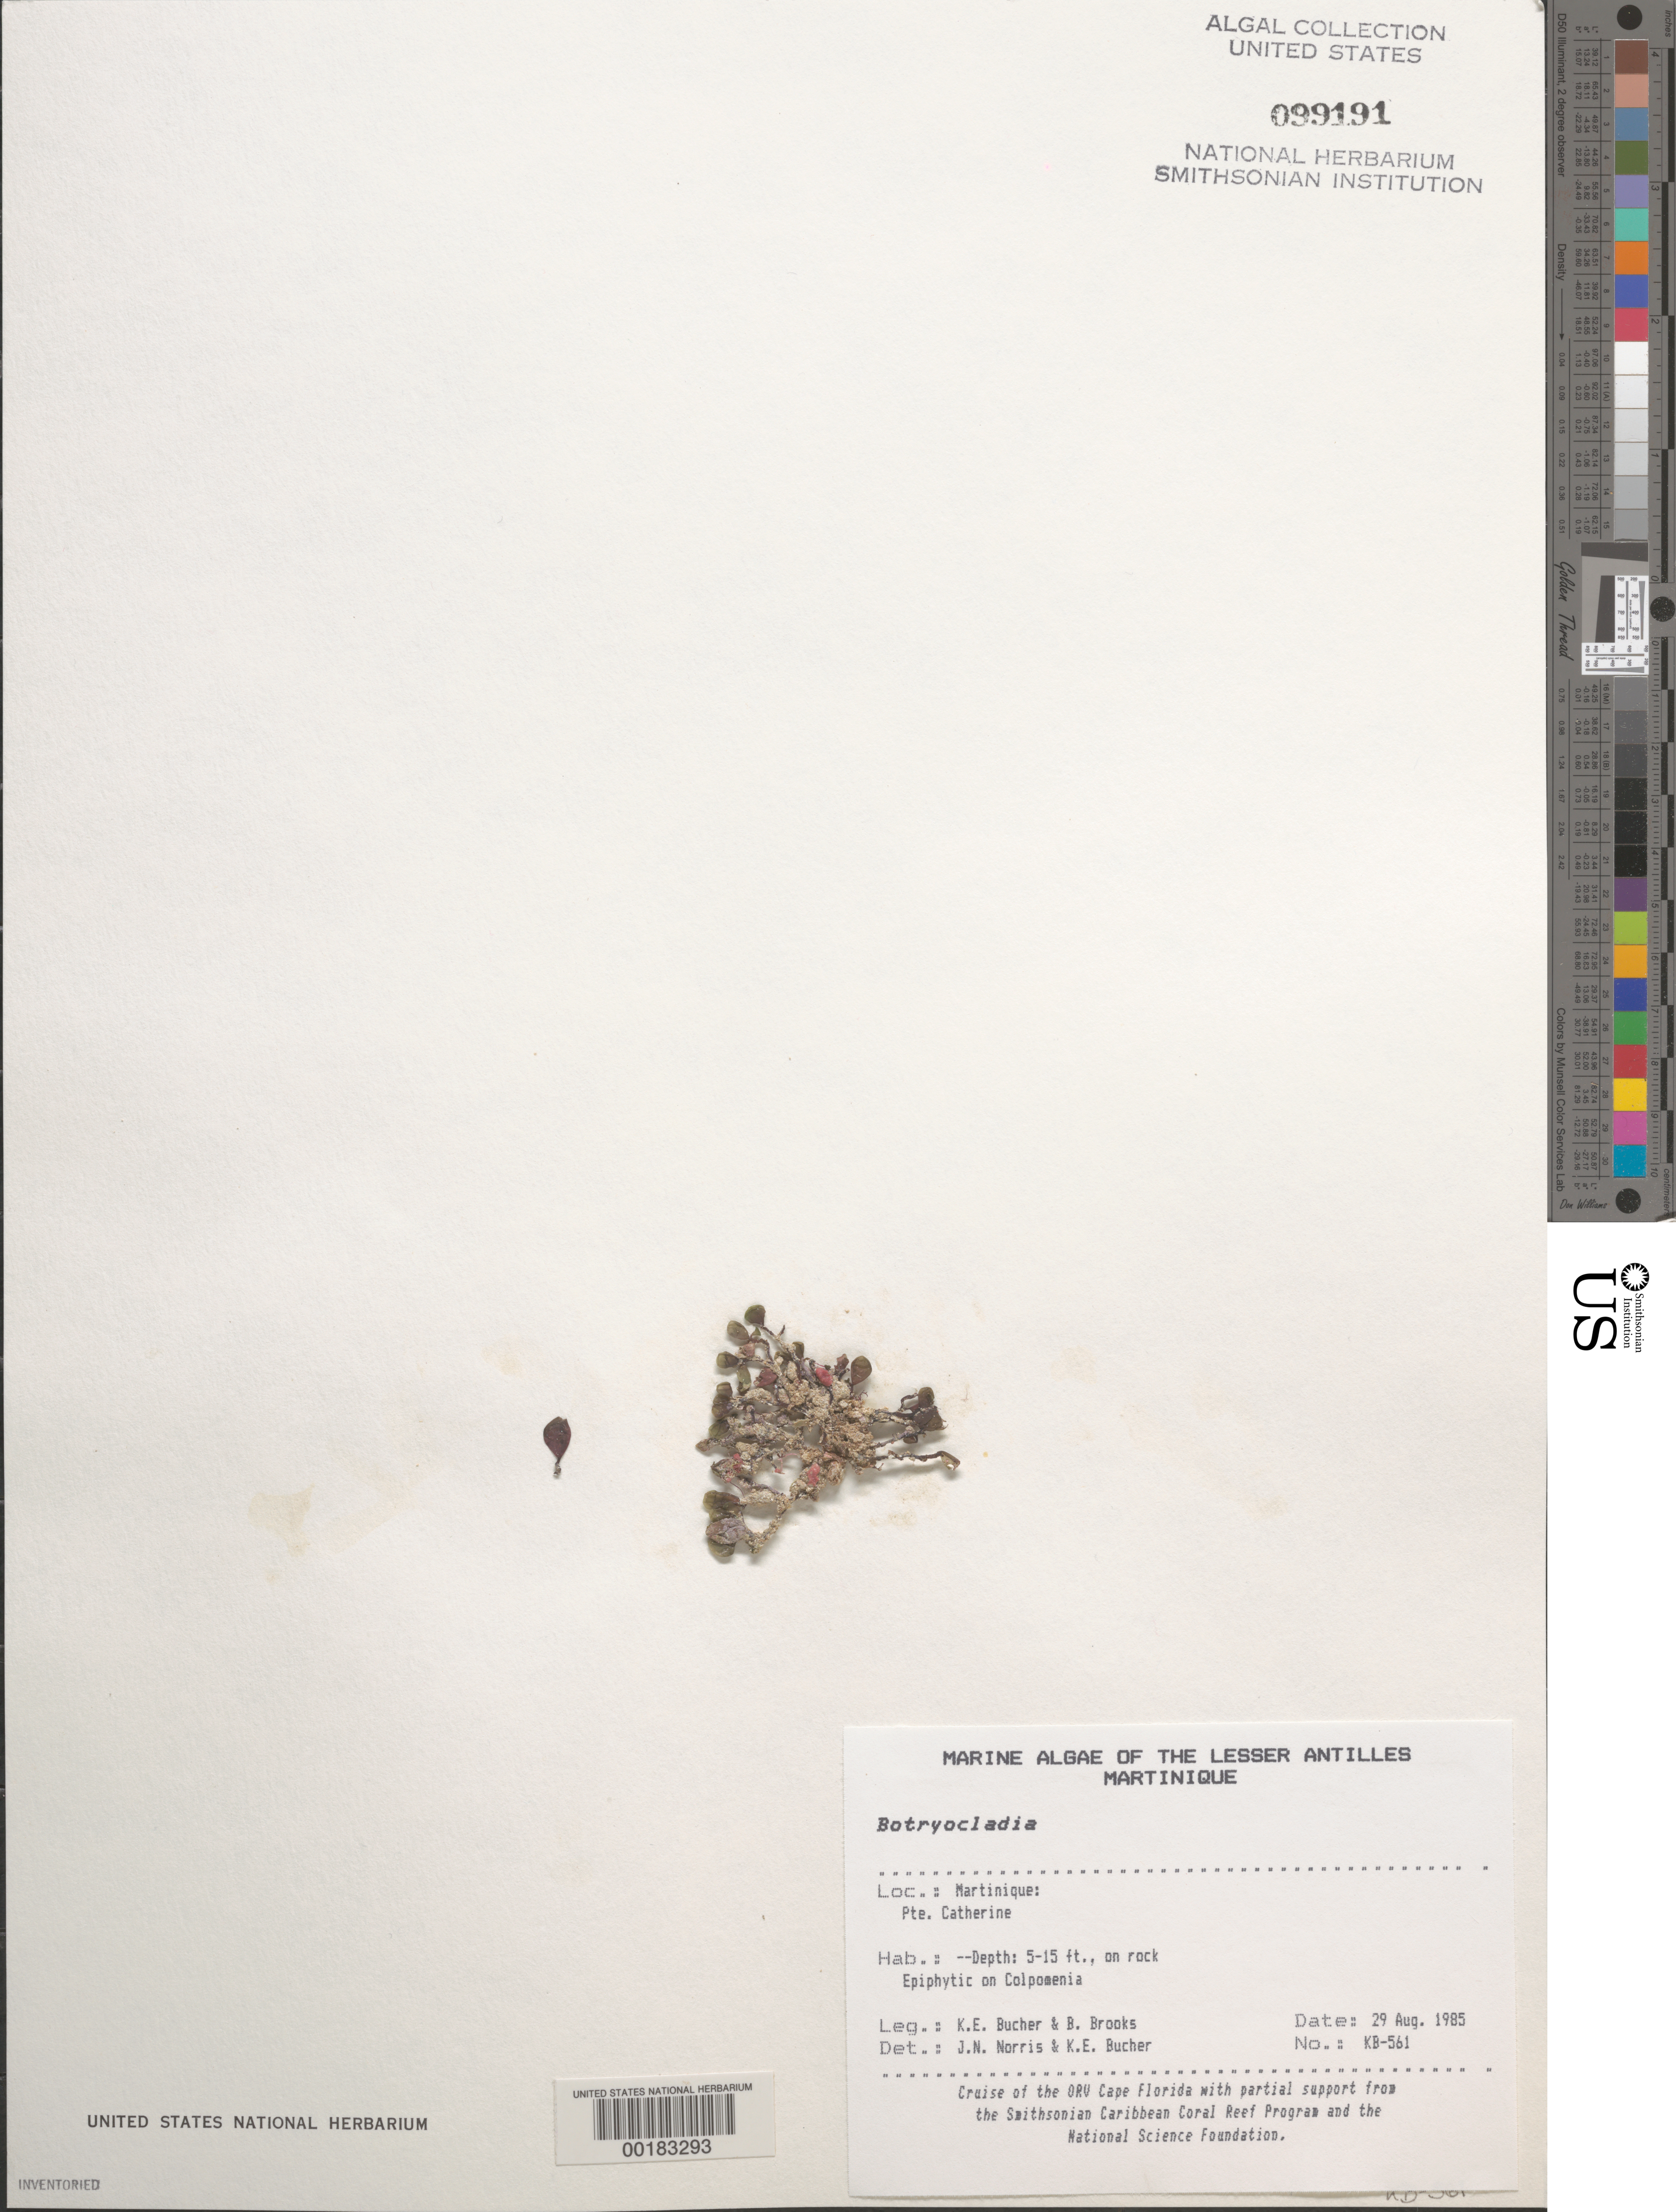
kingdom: Plantae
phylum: Rhodophyta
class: Florideophyceae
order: Rhodymeniales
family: Rhodymeniaceae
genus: Botryocladia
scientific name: Botryocladia sp.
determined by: Norris, J. N.; Bucher, K. E.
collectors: K. E. Bucher & B. Brooks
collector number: Kb-561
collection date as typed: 29 Aug 1985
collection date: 1985-08-29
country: Martinique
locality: Pointe Catherine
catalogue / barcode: US 99191